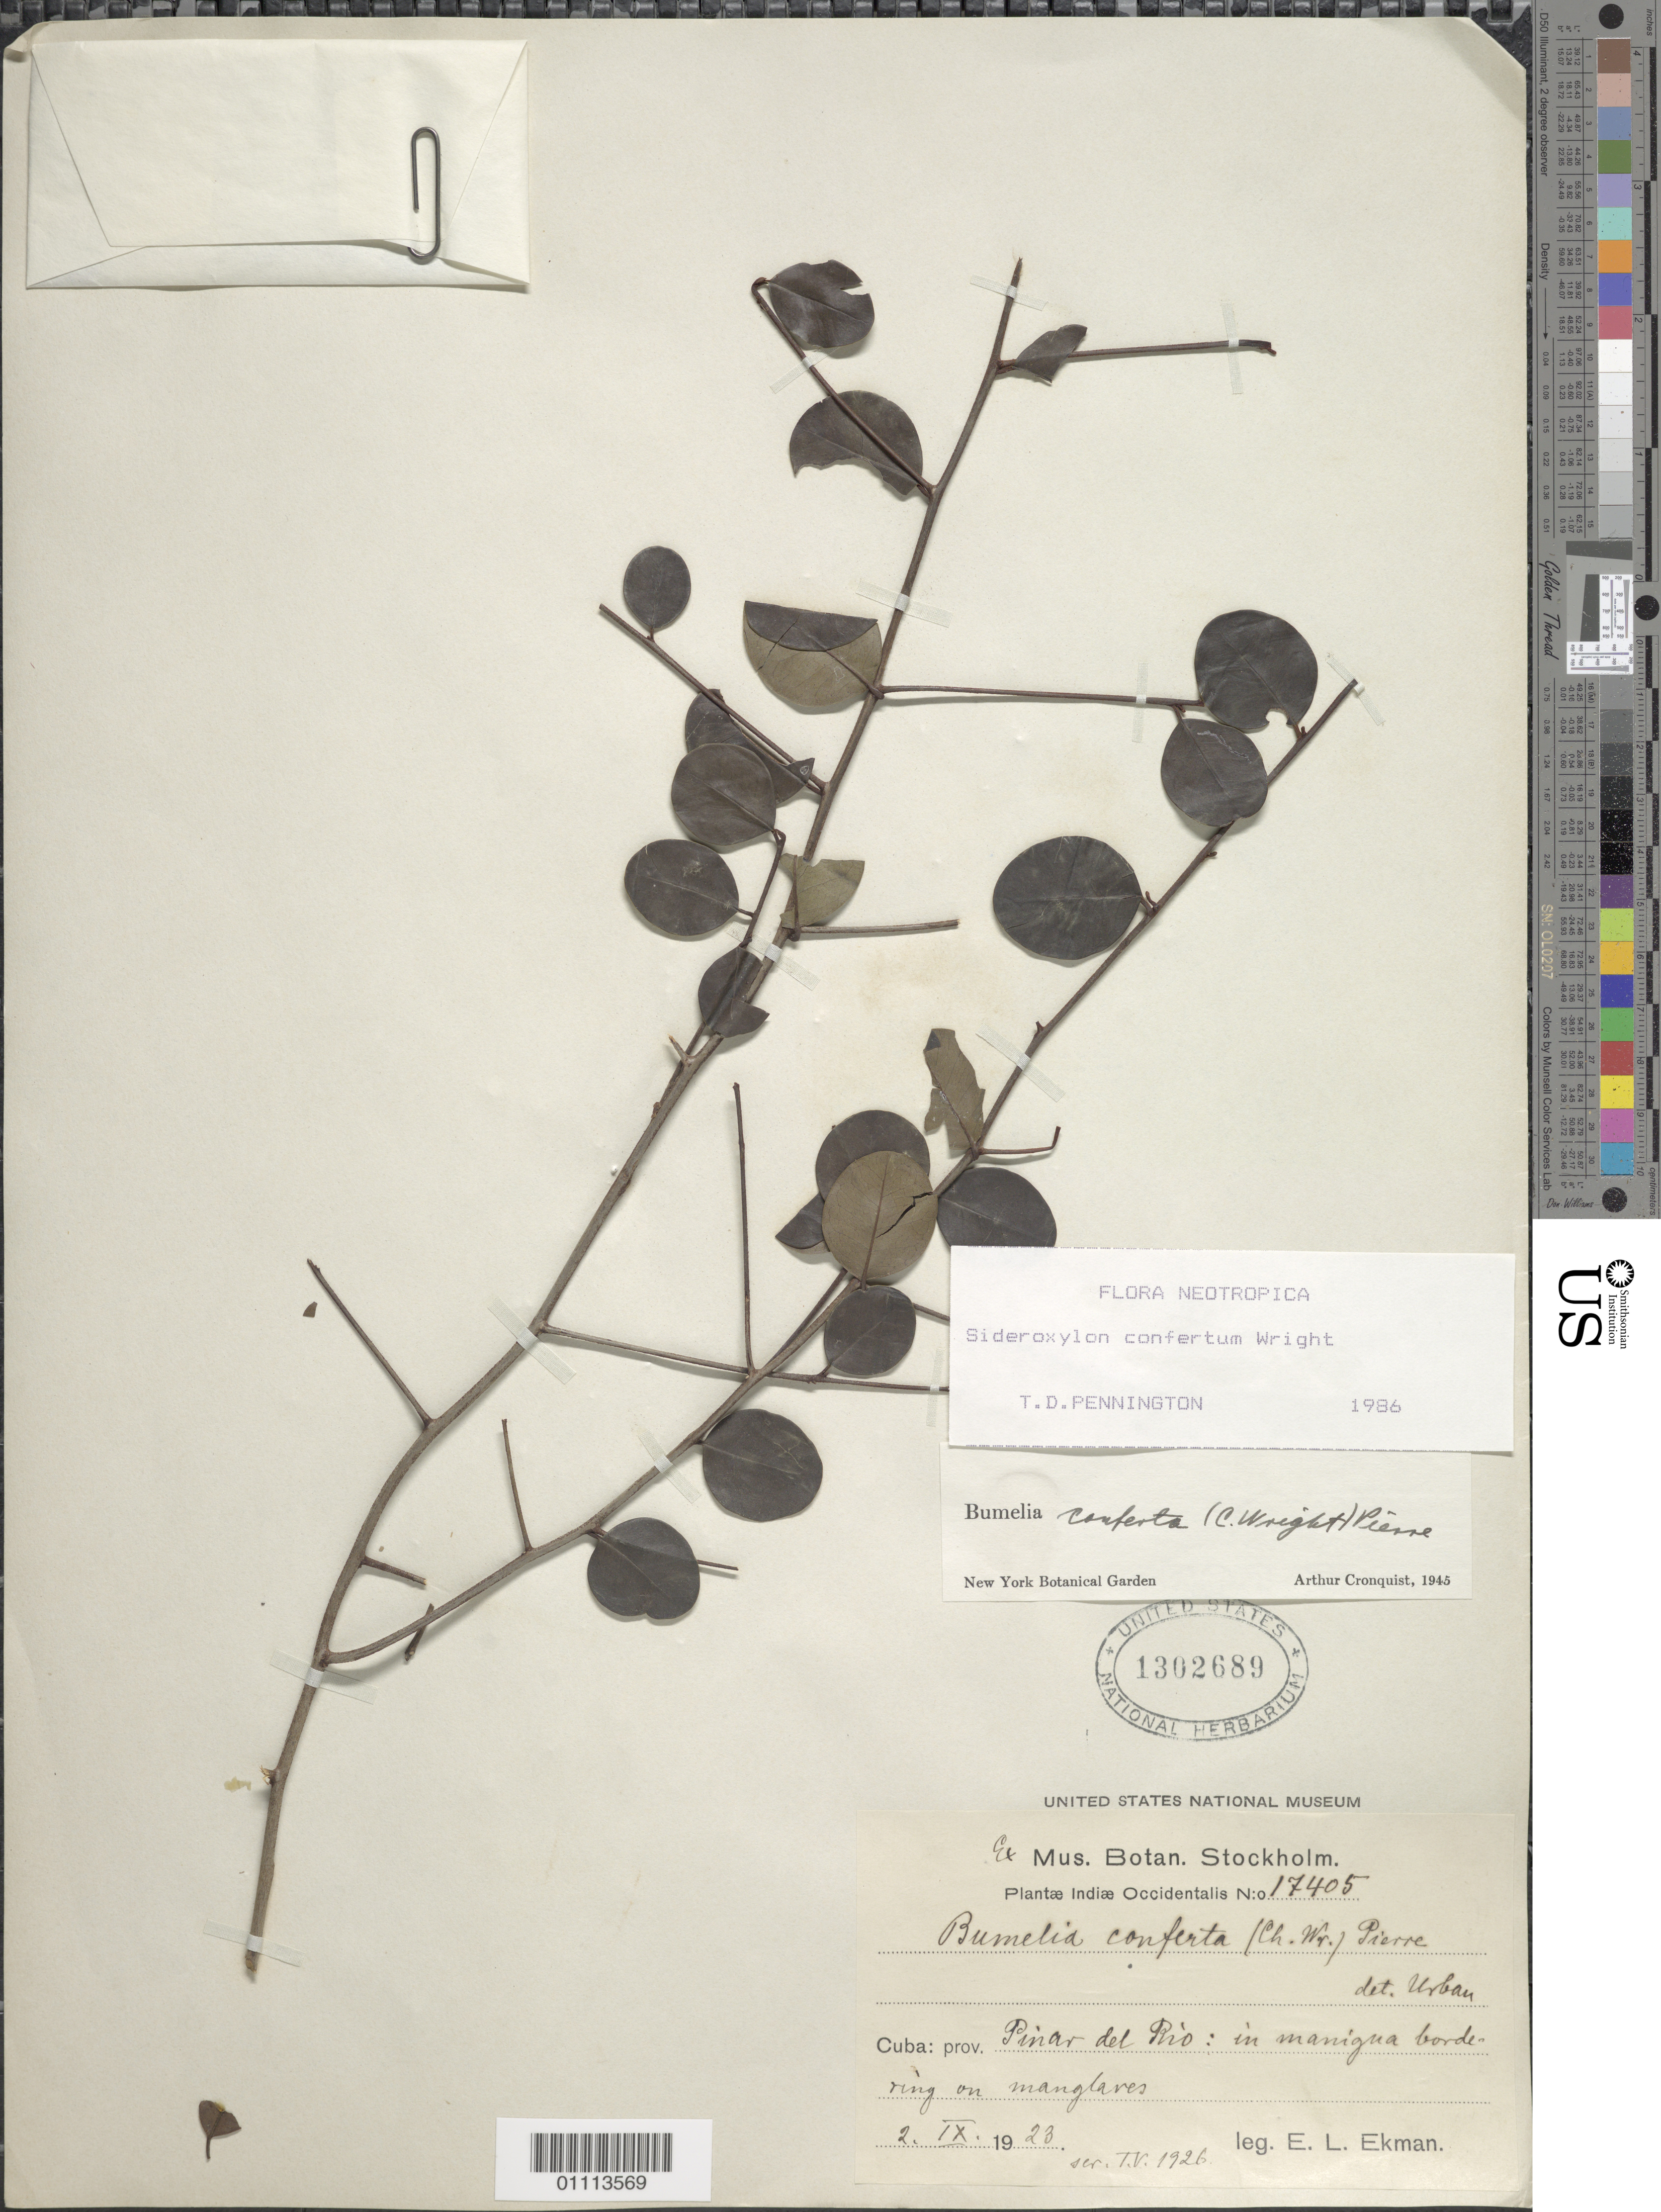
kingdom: Plantae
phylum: Tracheophyta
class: Magnoliopsida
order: Ericales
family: Sapotaceae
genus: Sideroxylon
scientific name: Sideroxylon confertum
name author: C. Wright in Sauvalle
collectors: E. L. Ekman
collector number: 17405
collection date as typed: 02 Sep 1923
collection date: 1923-09-02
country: Cuba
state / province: Pinar del Rio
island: Cuba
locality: Pinar del Rio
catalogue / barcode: US 1302689